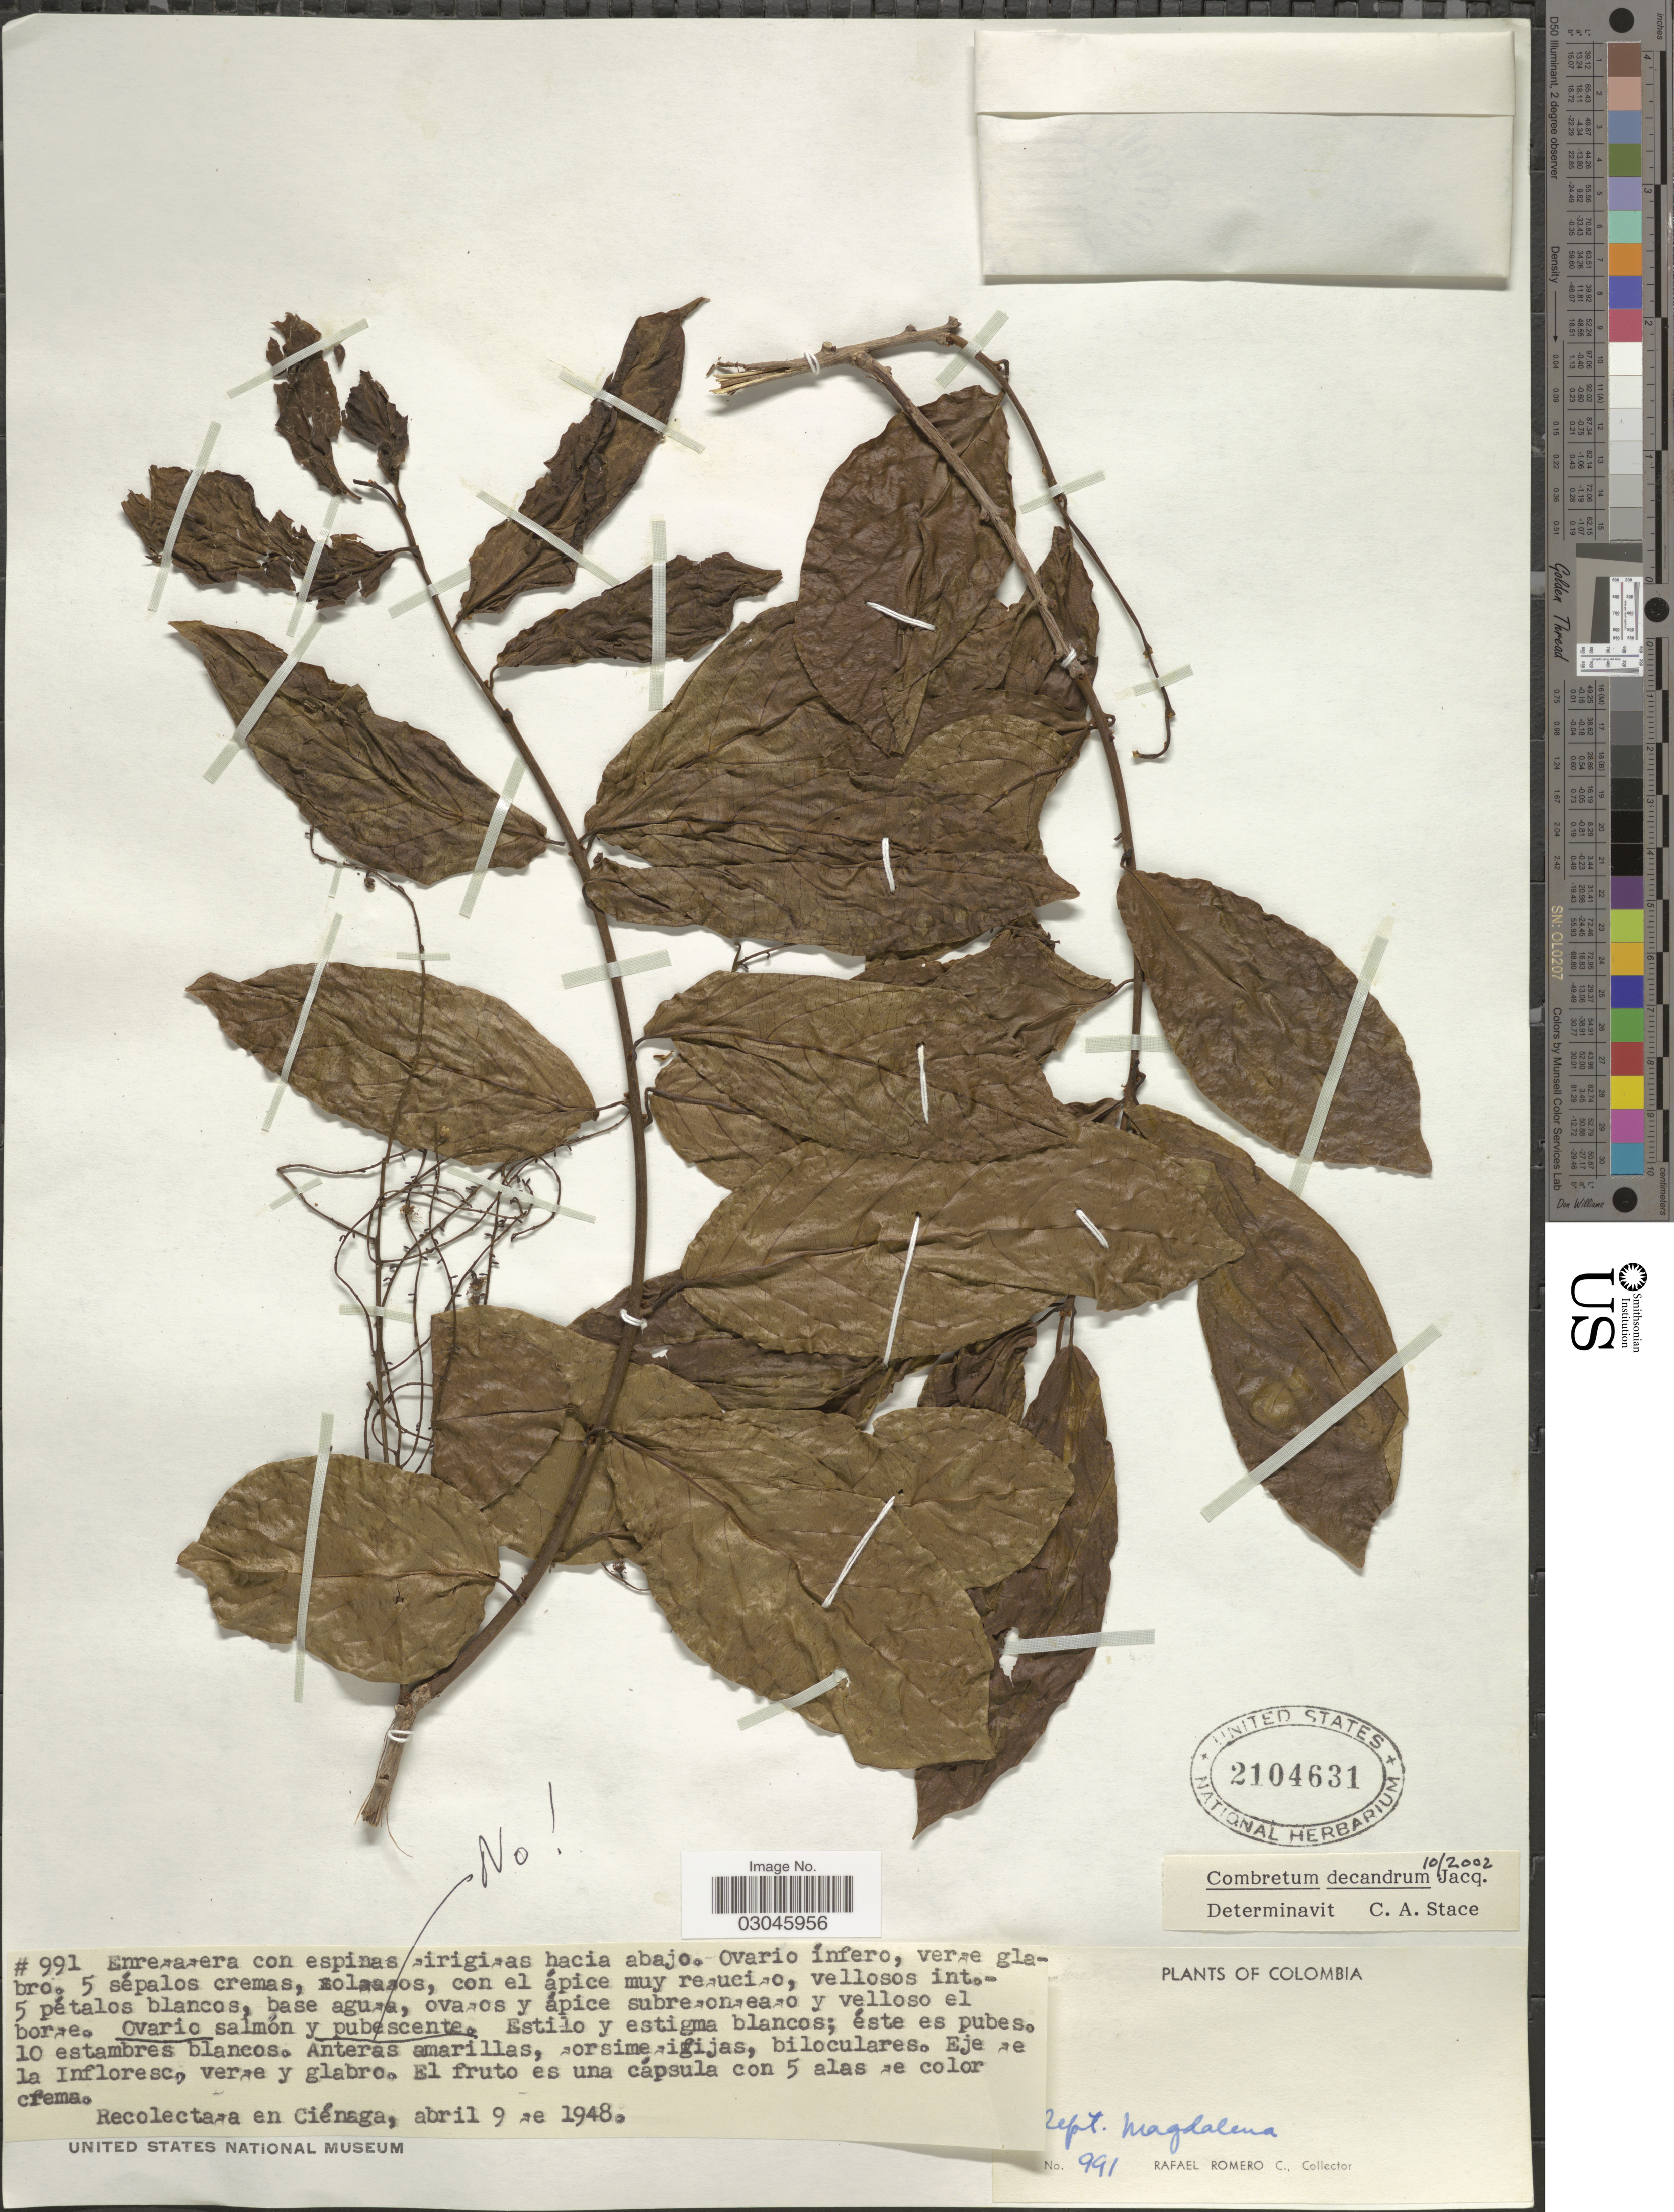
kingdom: Plantae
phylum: Tracheophyta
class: Magnoliopsida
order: Myrtales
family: Combretaceae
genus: Combretum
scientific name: Combretum decandrum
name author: Jacq.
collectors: R. Romero Castañeda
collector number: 991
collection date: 1948-04-09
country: Colombia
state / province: Magdalena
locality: En Ciénaga. Dept. Magdalena.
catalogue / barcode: US 2104631